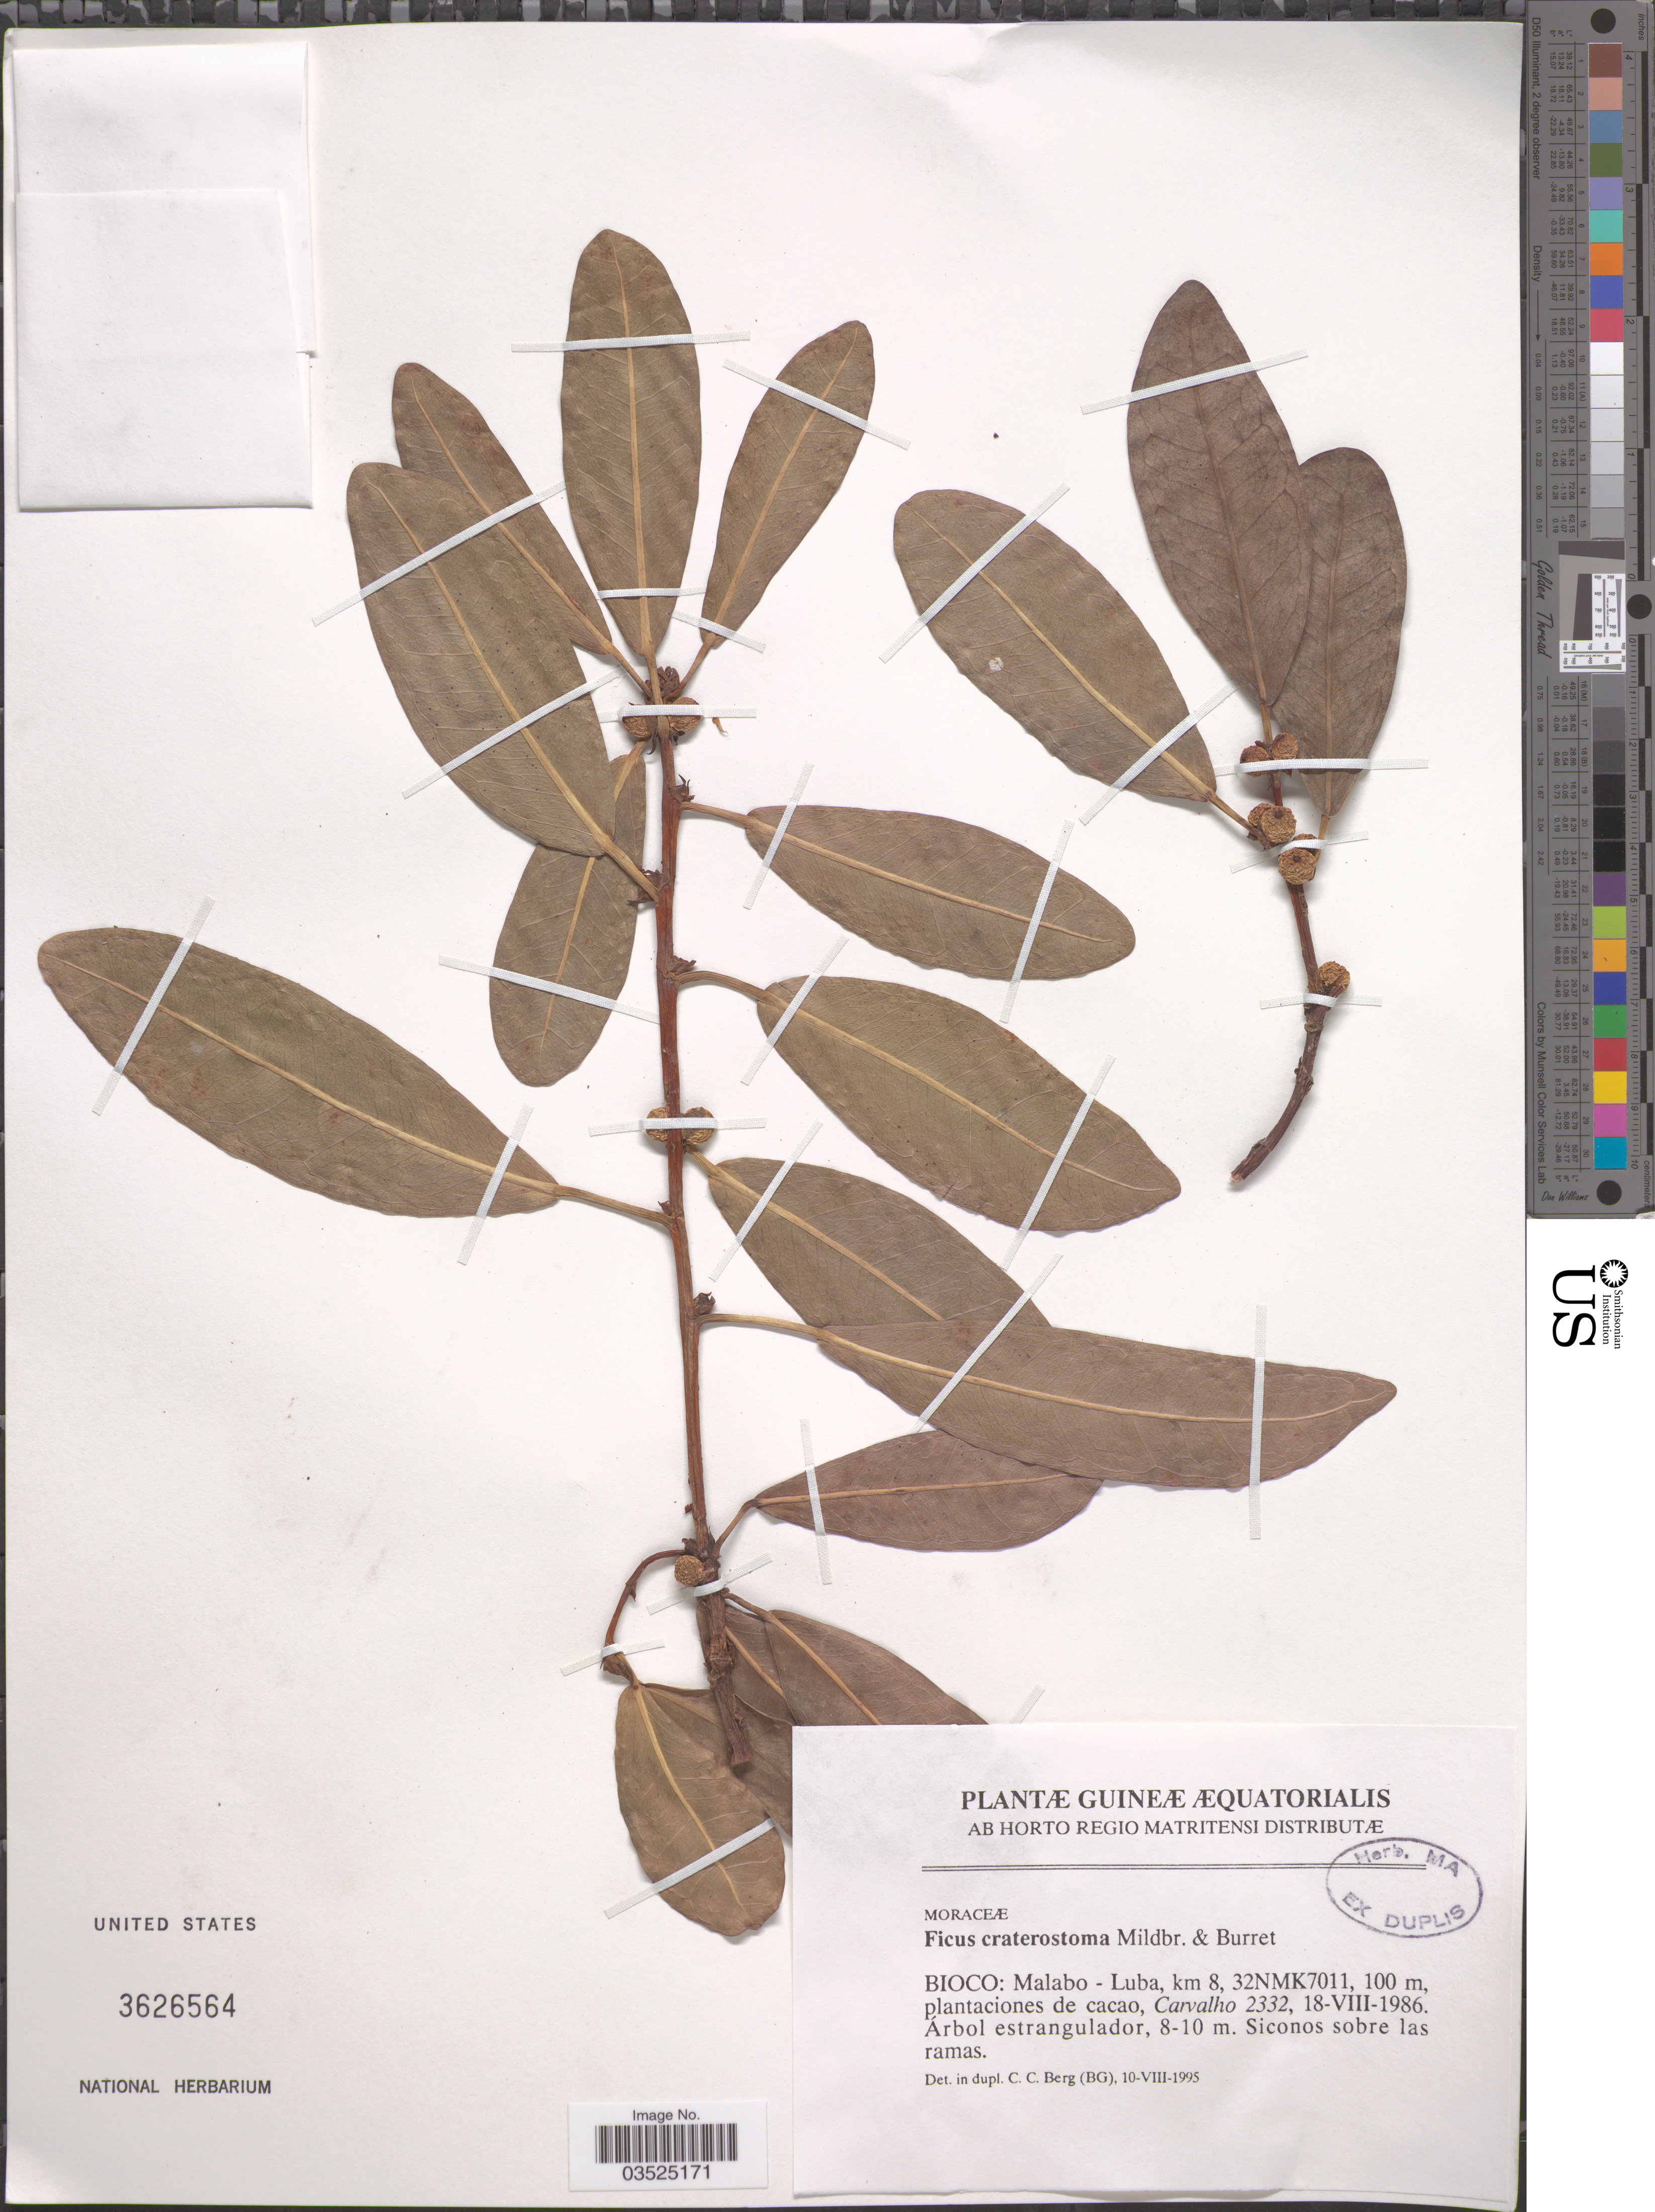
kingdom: Plantae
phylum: Tracheophyta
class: Magnoliopsida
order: Rosales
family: Moraceae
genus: Ficus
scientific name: Ficus craterostoma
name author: Warb. ex Mildbr. & Burret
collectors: Carvalho, --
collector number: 2332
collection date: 1986-08-18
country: Equatorial Guinea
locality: Bioco: Malabo - Luba, km 8, 32NMK7011.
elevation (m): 100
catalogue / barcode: US 3626564